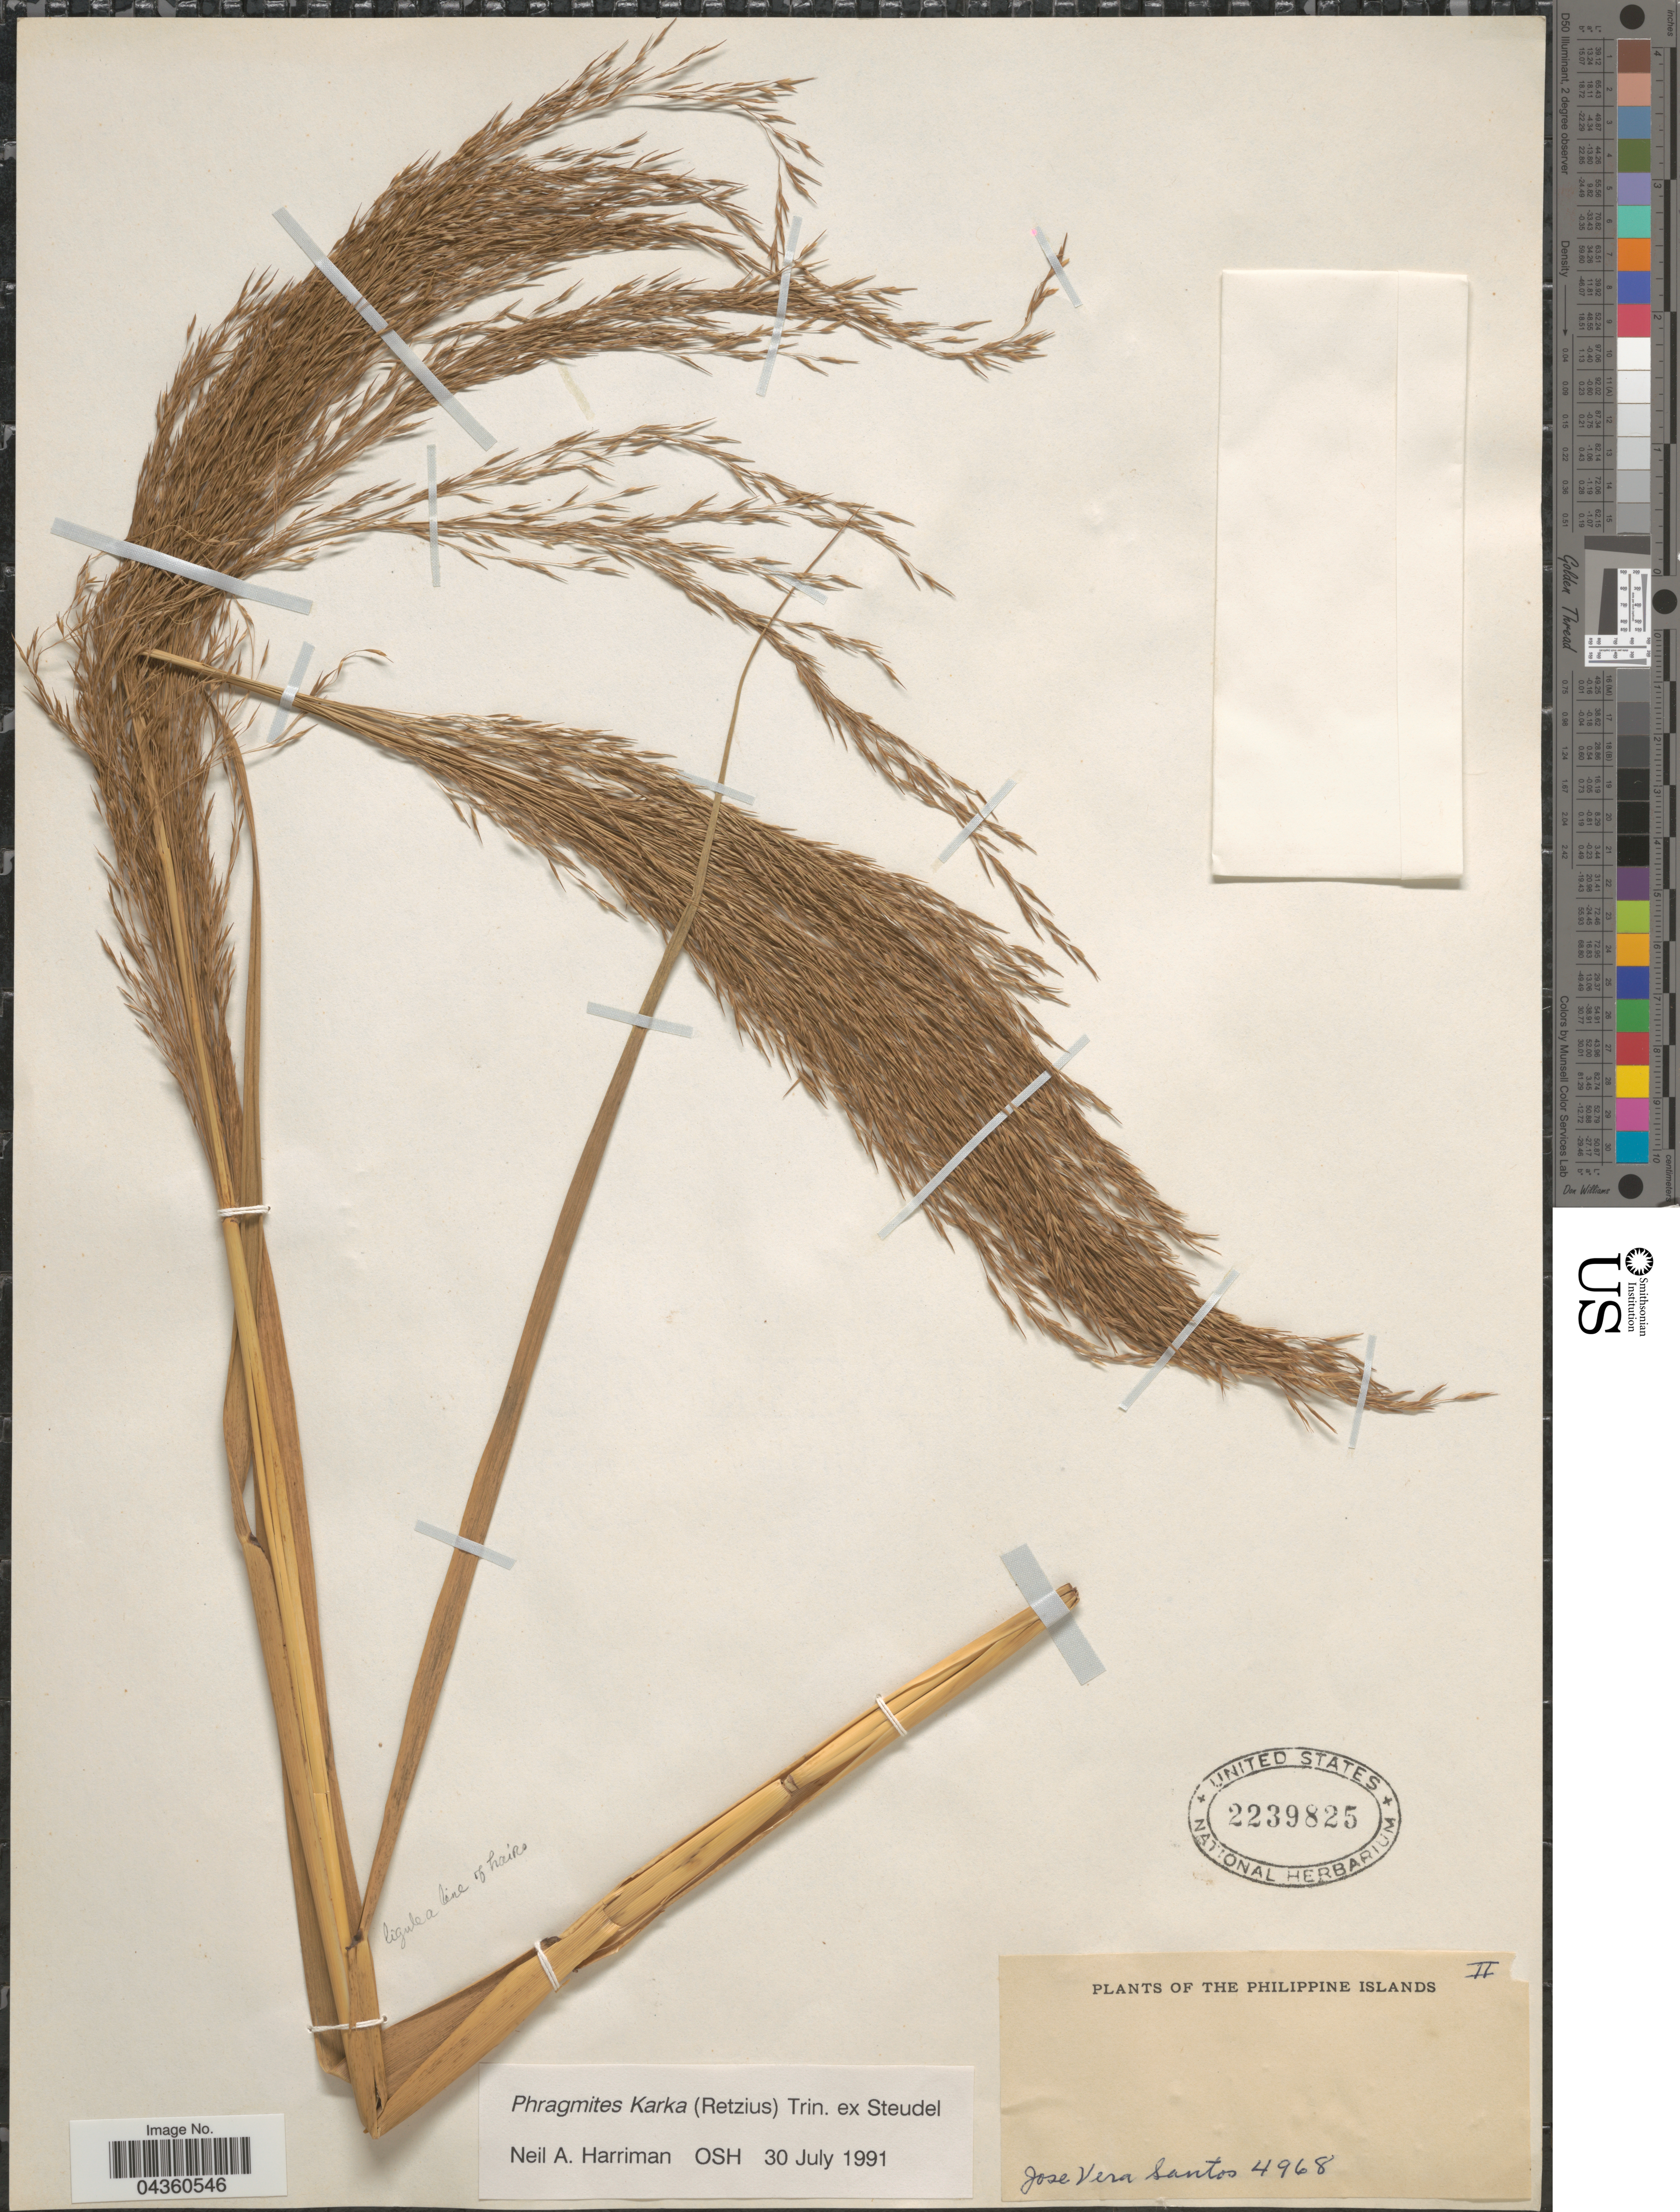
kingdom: Plantae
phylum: Tracheophyta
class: Liliopsida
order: Poales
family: Poaceae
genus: Phragmites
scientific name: Phragmites karka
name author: (Retz.) Trin. ex Steud.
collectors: J. Vera Santos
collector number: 4968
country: Philippines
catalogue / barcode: US 2239825